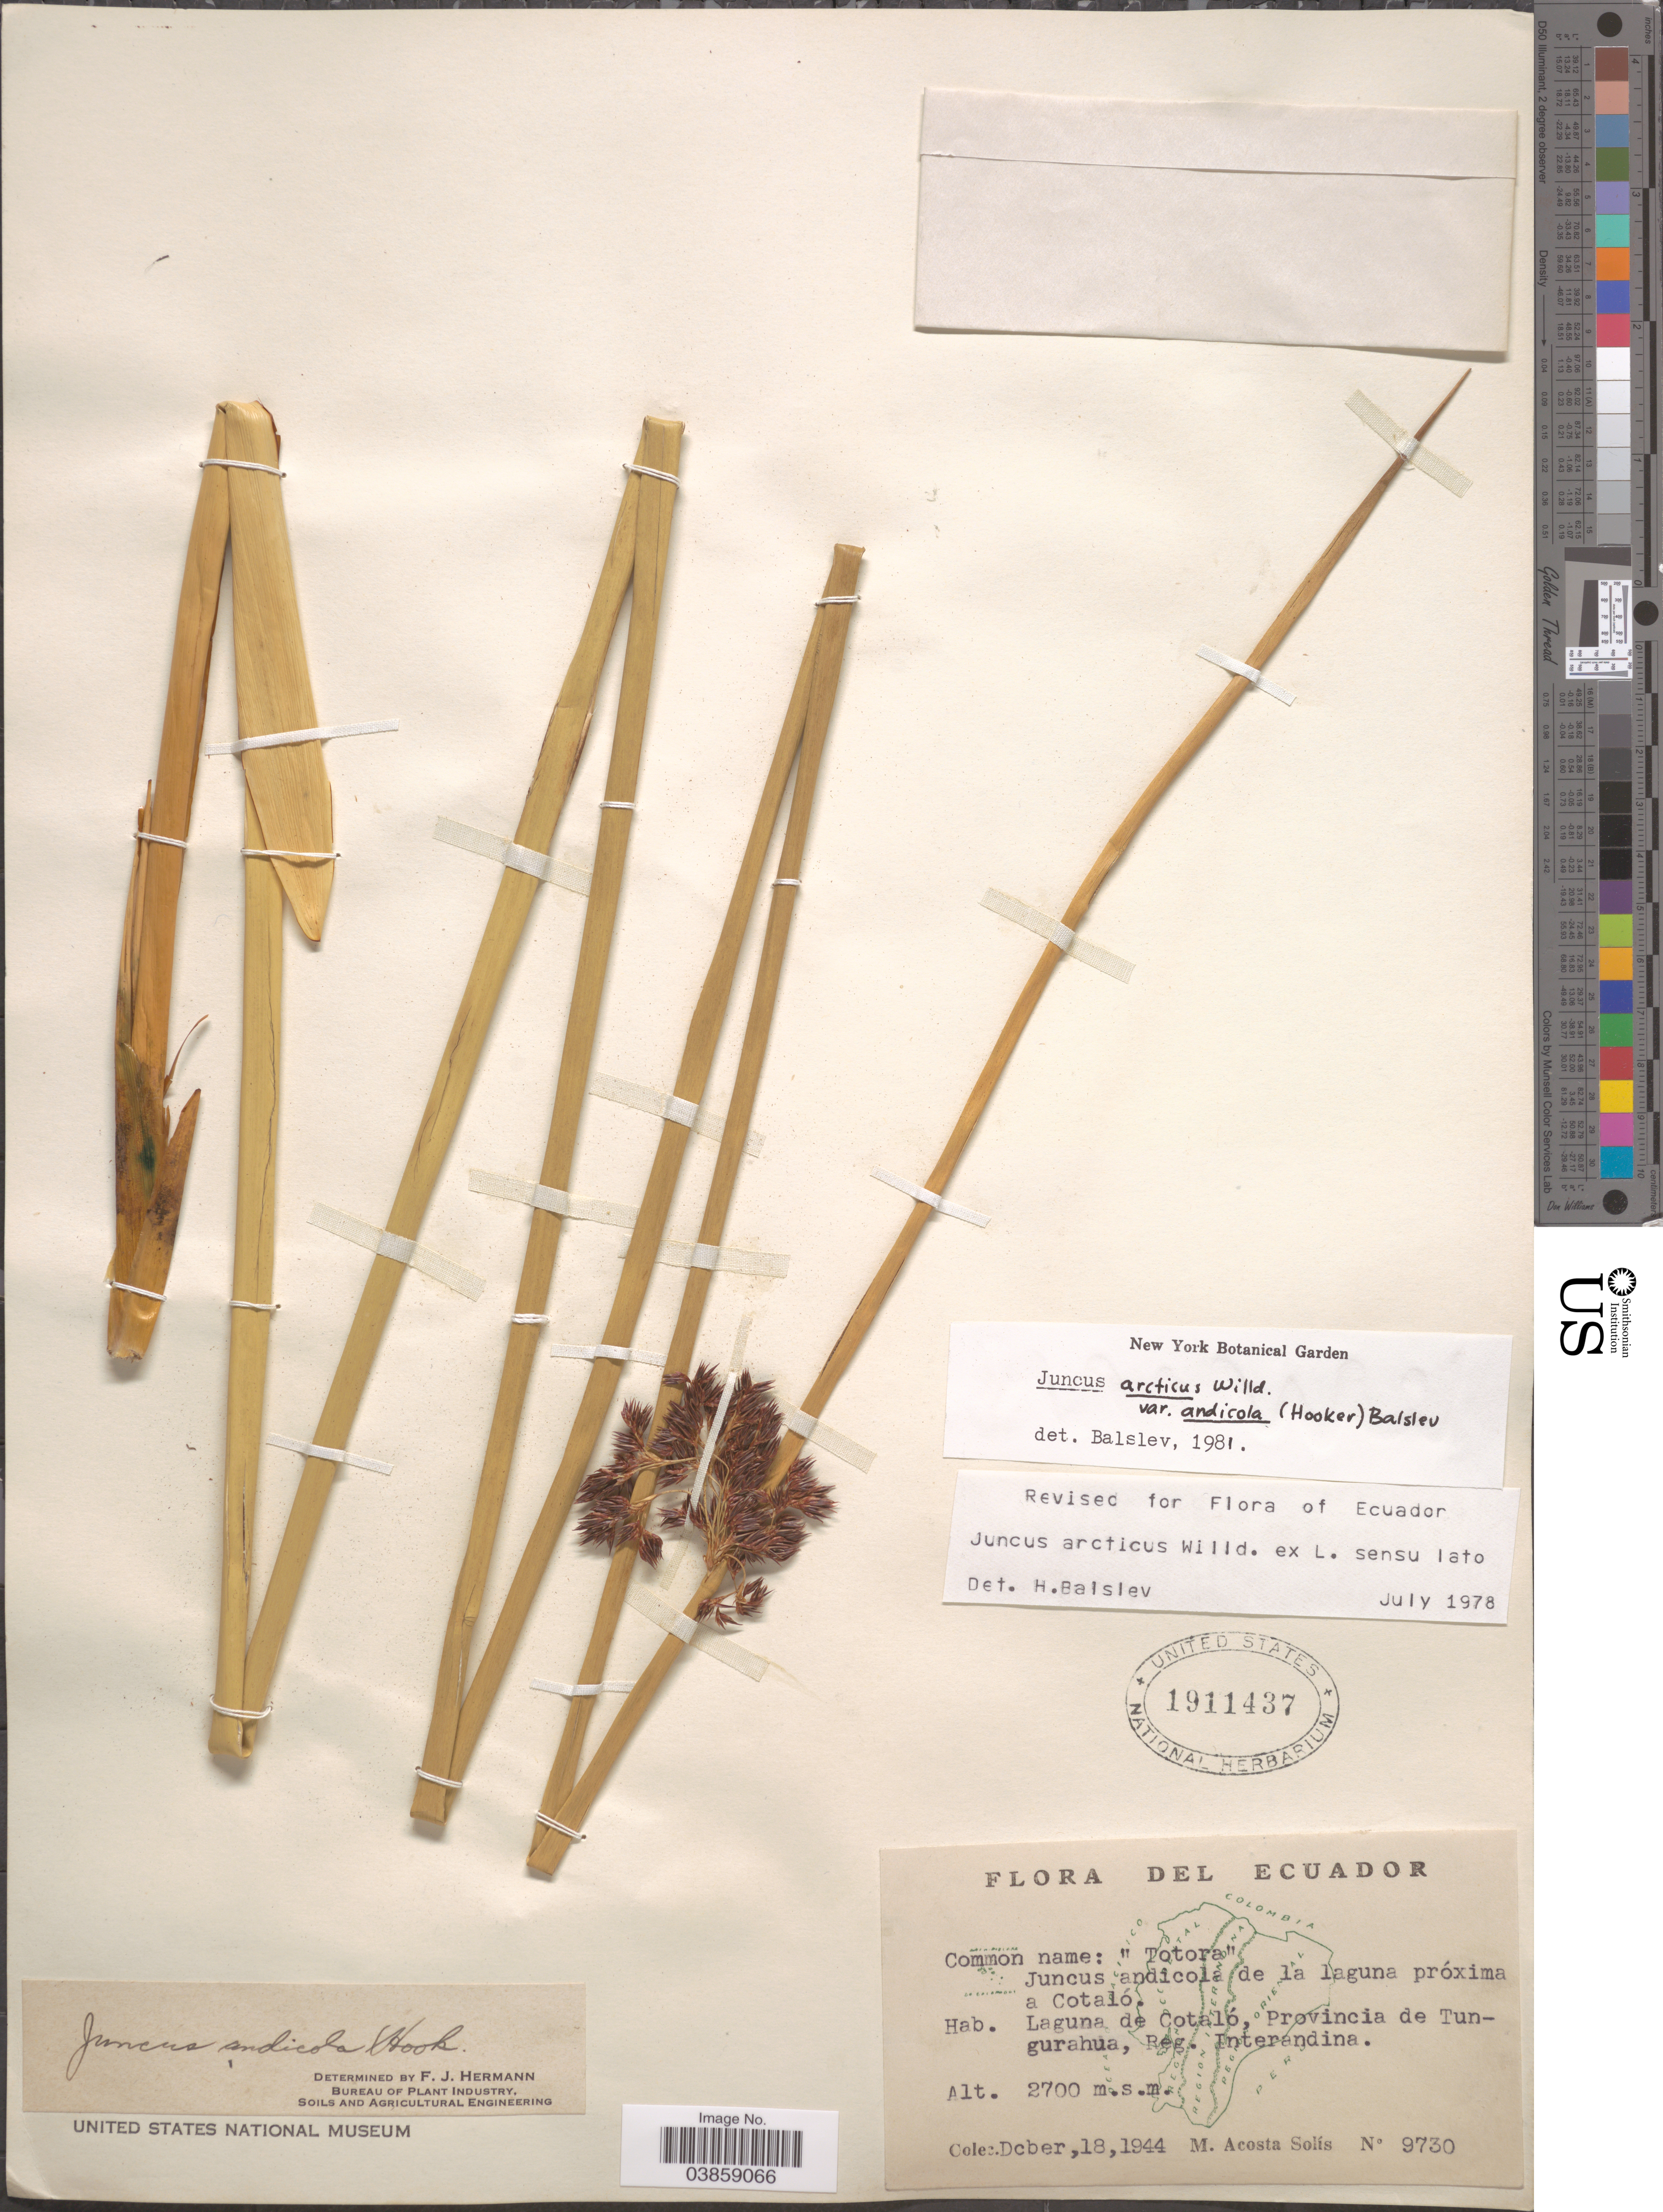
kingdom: Plantae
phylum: Tracheophyta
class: Liliopsida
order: Poales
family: Juncaceae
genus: Juncus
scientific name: Juncus arcticus var. andicola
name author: (Hook.) Balslev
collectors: M. Acosta Solis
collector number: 9730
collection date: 1944-12-18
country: Ecuador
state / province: Tungurahua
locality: Laguna de Cotaló, Reg. Interandina.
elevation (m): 2700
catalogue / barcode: US 1911437